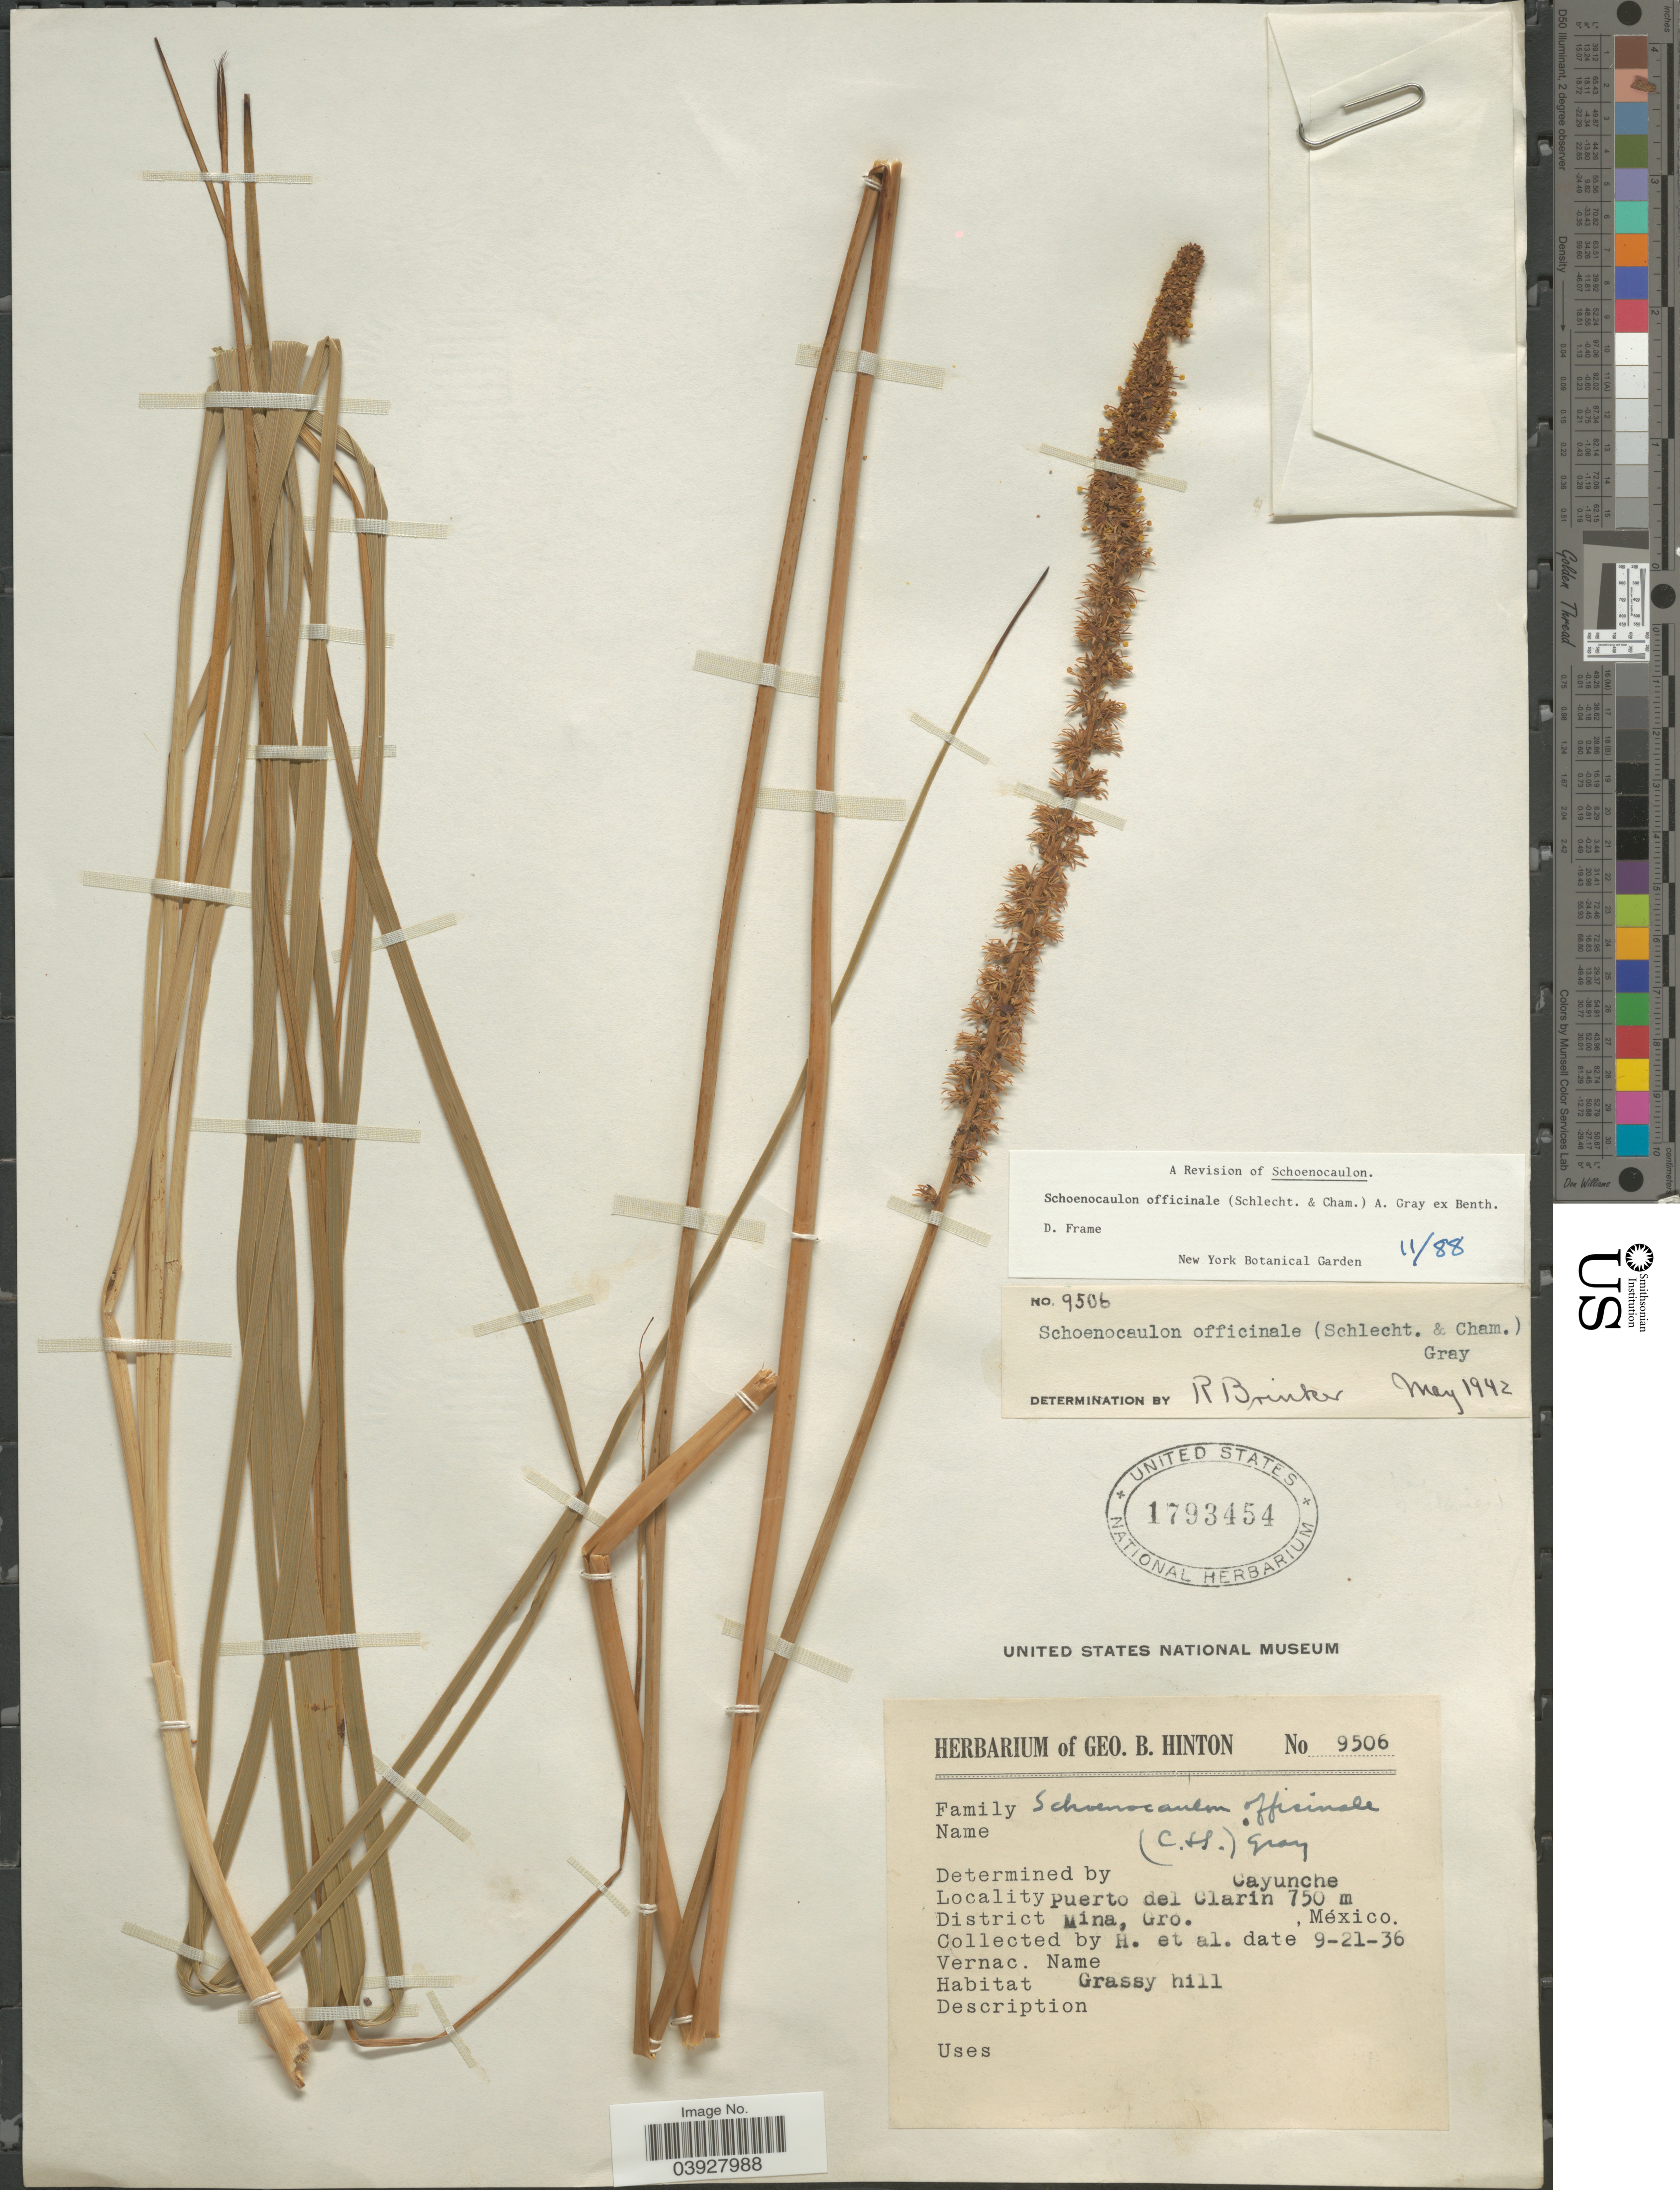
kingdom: Plantae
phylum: Tracheophyta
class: Liliopsida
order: Liliales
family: Melanthiaceae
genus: Schoenocaulon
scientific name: Schoenocaulon officinale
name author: (Schltdl.) A. Gray ex Benth.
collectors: G. B. Hinton & et al.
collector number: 9506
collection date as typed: Transcribed d/m/y: 21/9/36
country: Mexico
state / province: Guerrero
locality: Puerto del Clarin. District Mina.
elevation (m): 750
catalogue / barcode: US 1793454